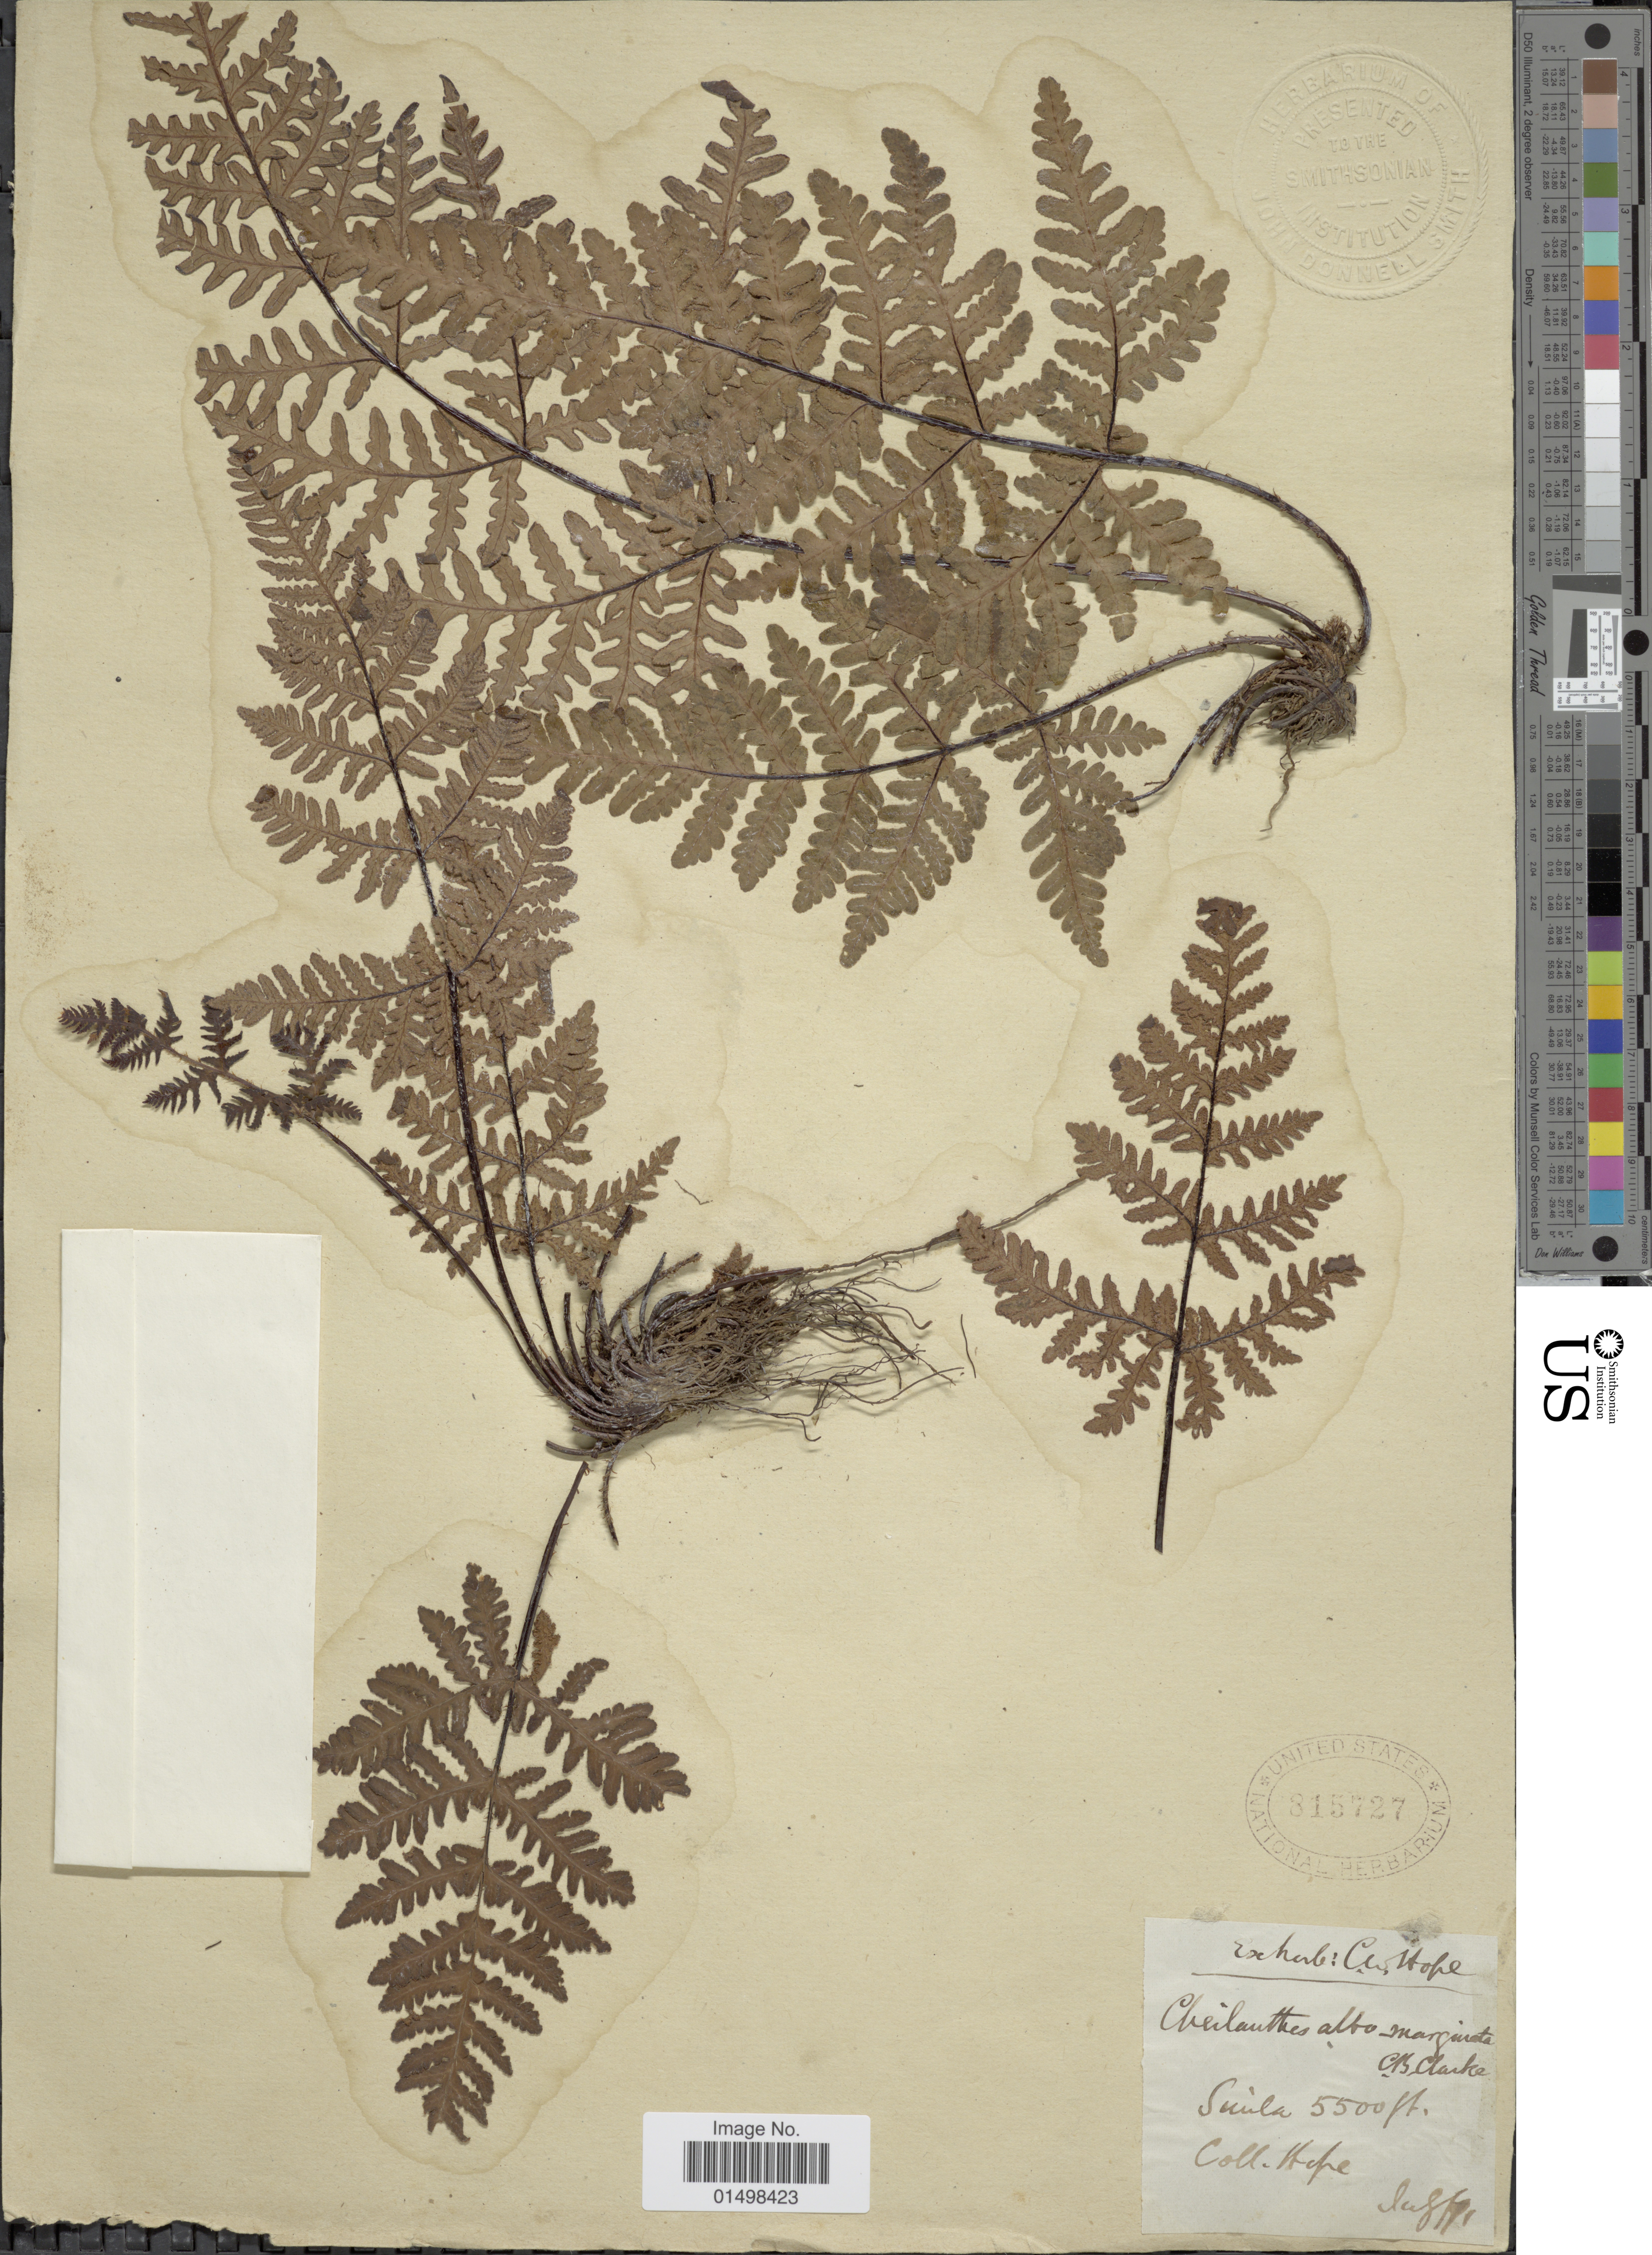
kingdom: Plantae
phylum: Tracheophyta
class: Polypodiopsida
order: Polypodiales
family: Pteridaceae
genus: Aleuritopteris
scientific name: Aleuritopteris albomarginata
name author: (C.B. Clarke) Ching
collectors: C. W. Hope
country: India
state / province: Himachal Pradesh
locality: Simla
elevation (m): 1676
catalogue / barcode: US 815727